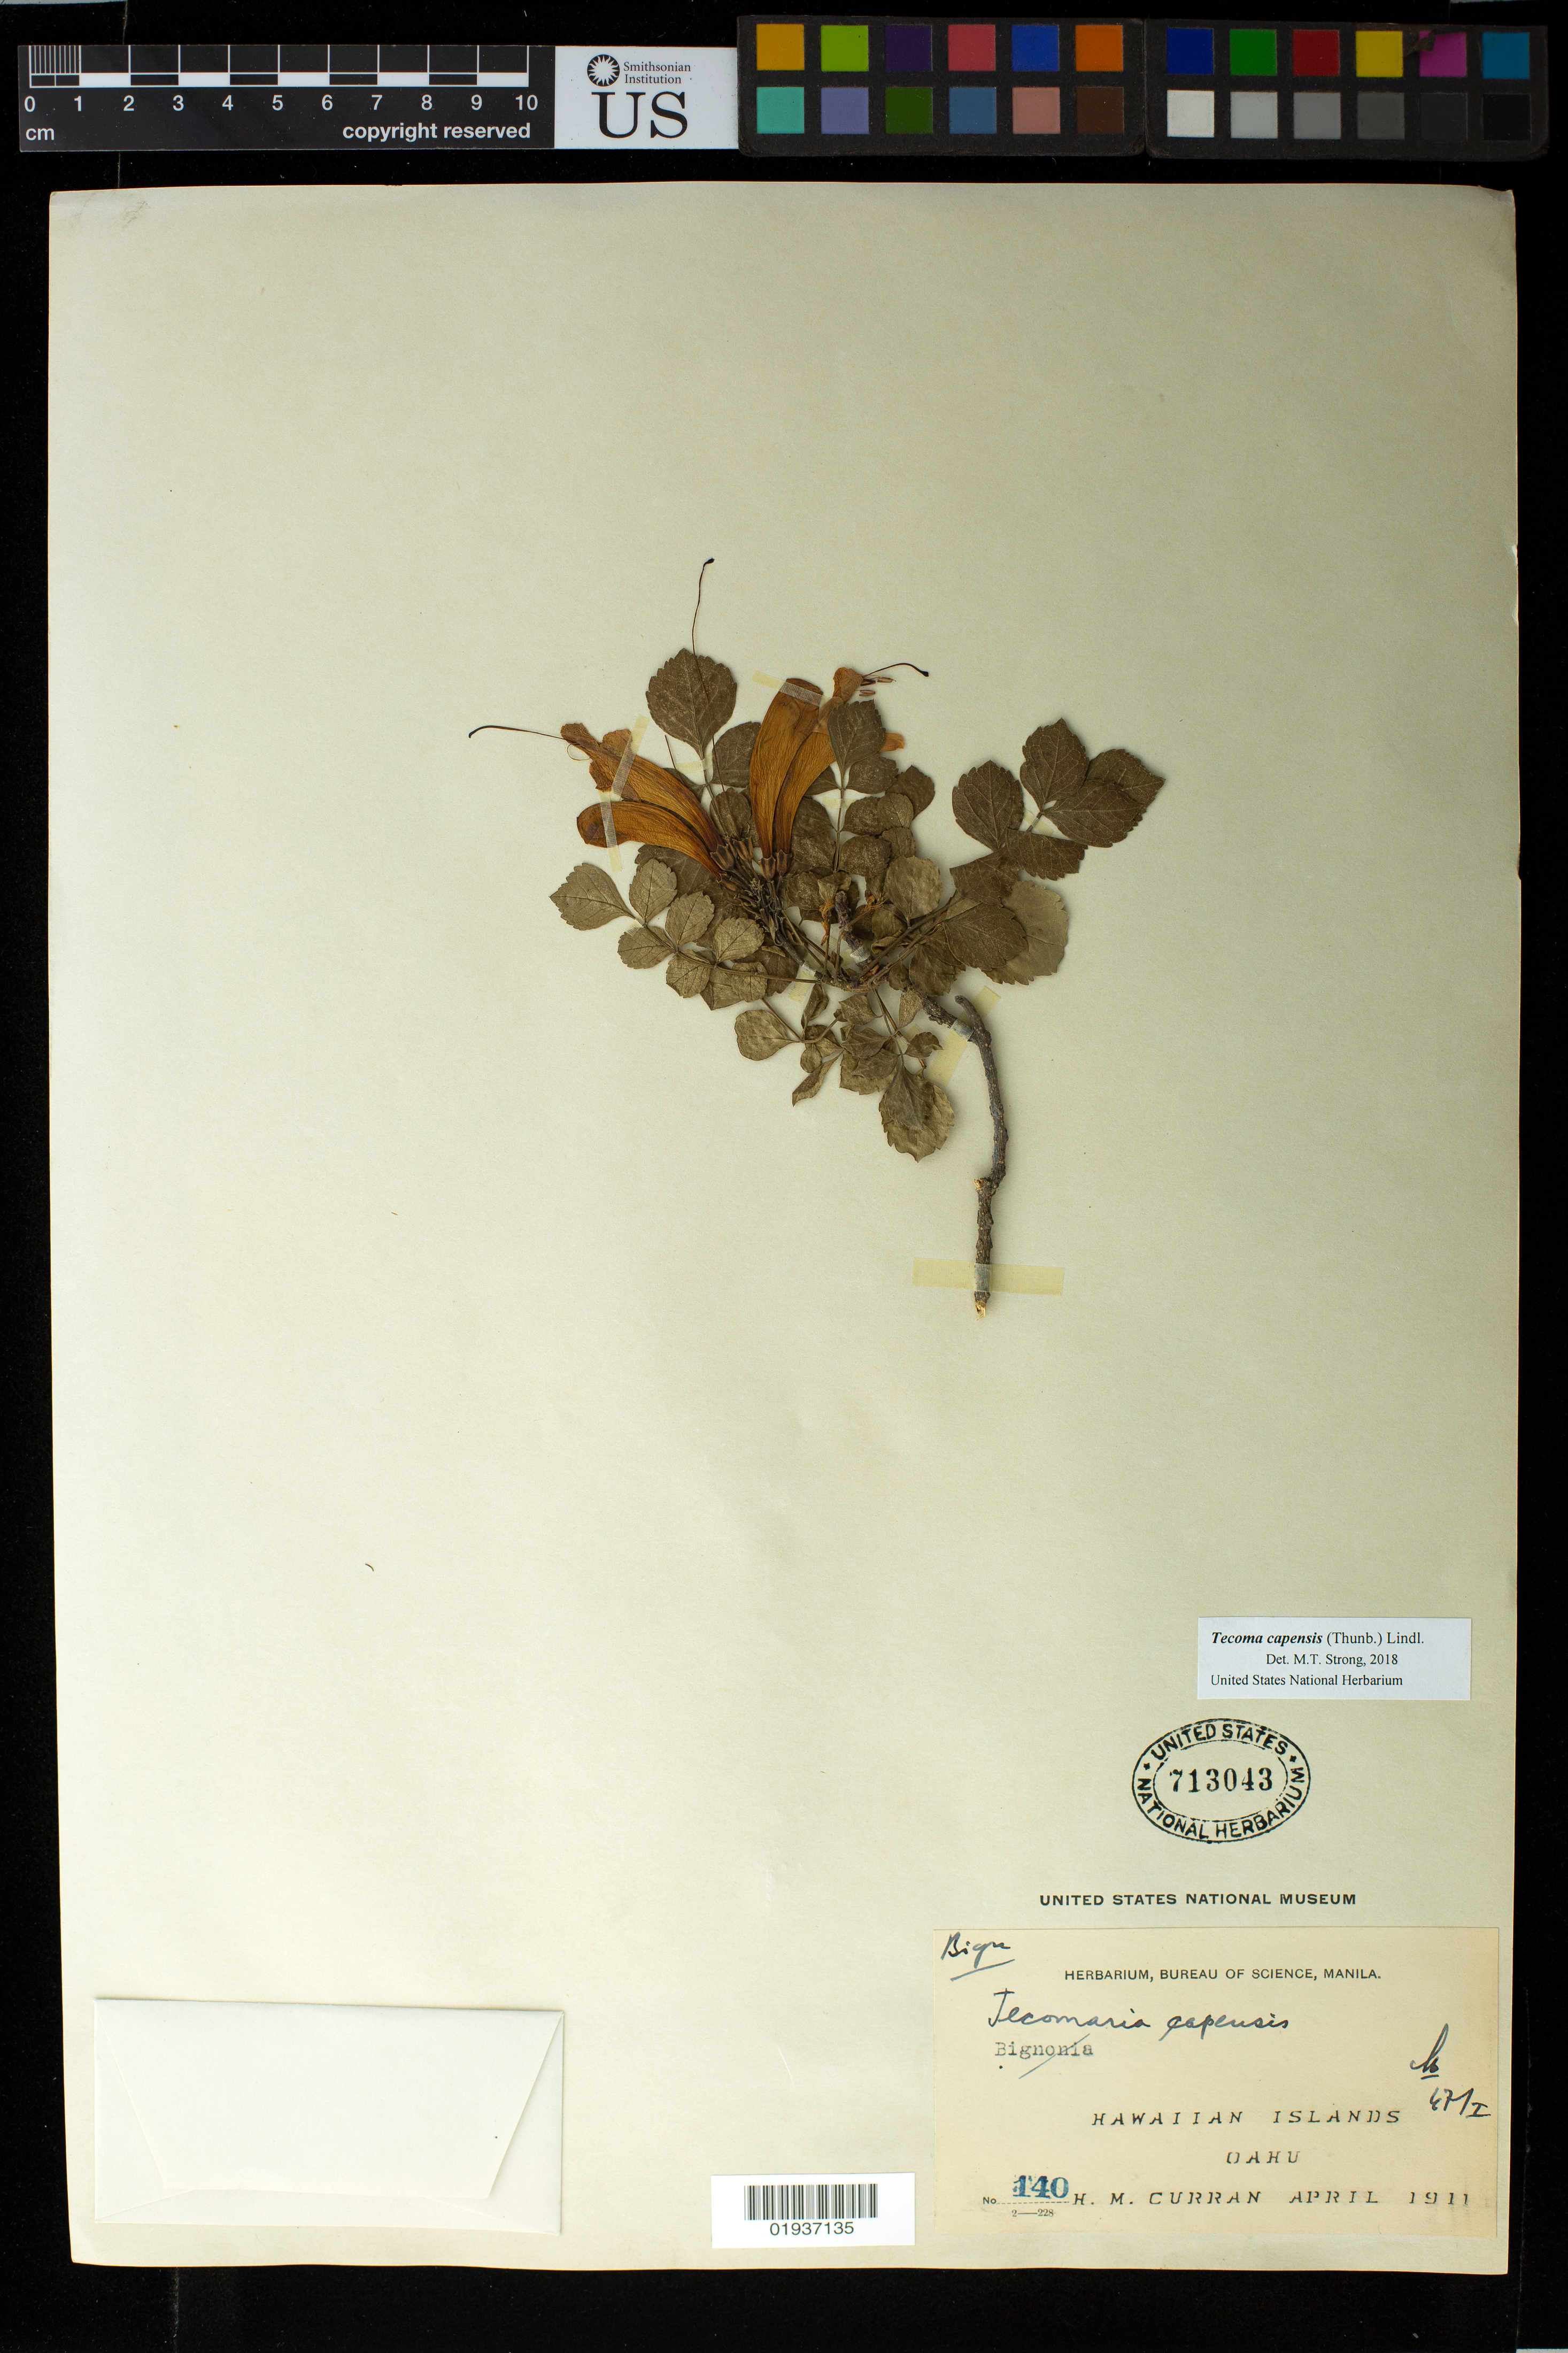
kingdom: Plantae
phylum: Tracheophyta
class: Magnoliopsida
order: Lamiales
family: Bignoniaceae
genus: Tecoma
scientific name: Tecoma capensis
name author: (Thunb.) Lindl.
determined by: Strong, M. T., (US), Smithsonian Institution - National Museum of Natural History (UNITED STATES)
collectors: H. M. Curran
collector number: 140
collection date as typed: Apr 1911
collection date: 1911-04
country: United States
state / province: Hawaii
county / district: Honolulu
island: Oahu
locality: Hawaiian Islands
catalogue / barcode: US 713043